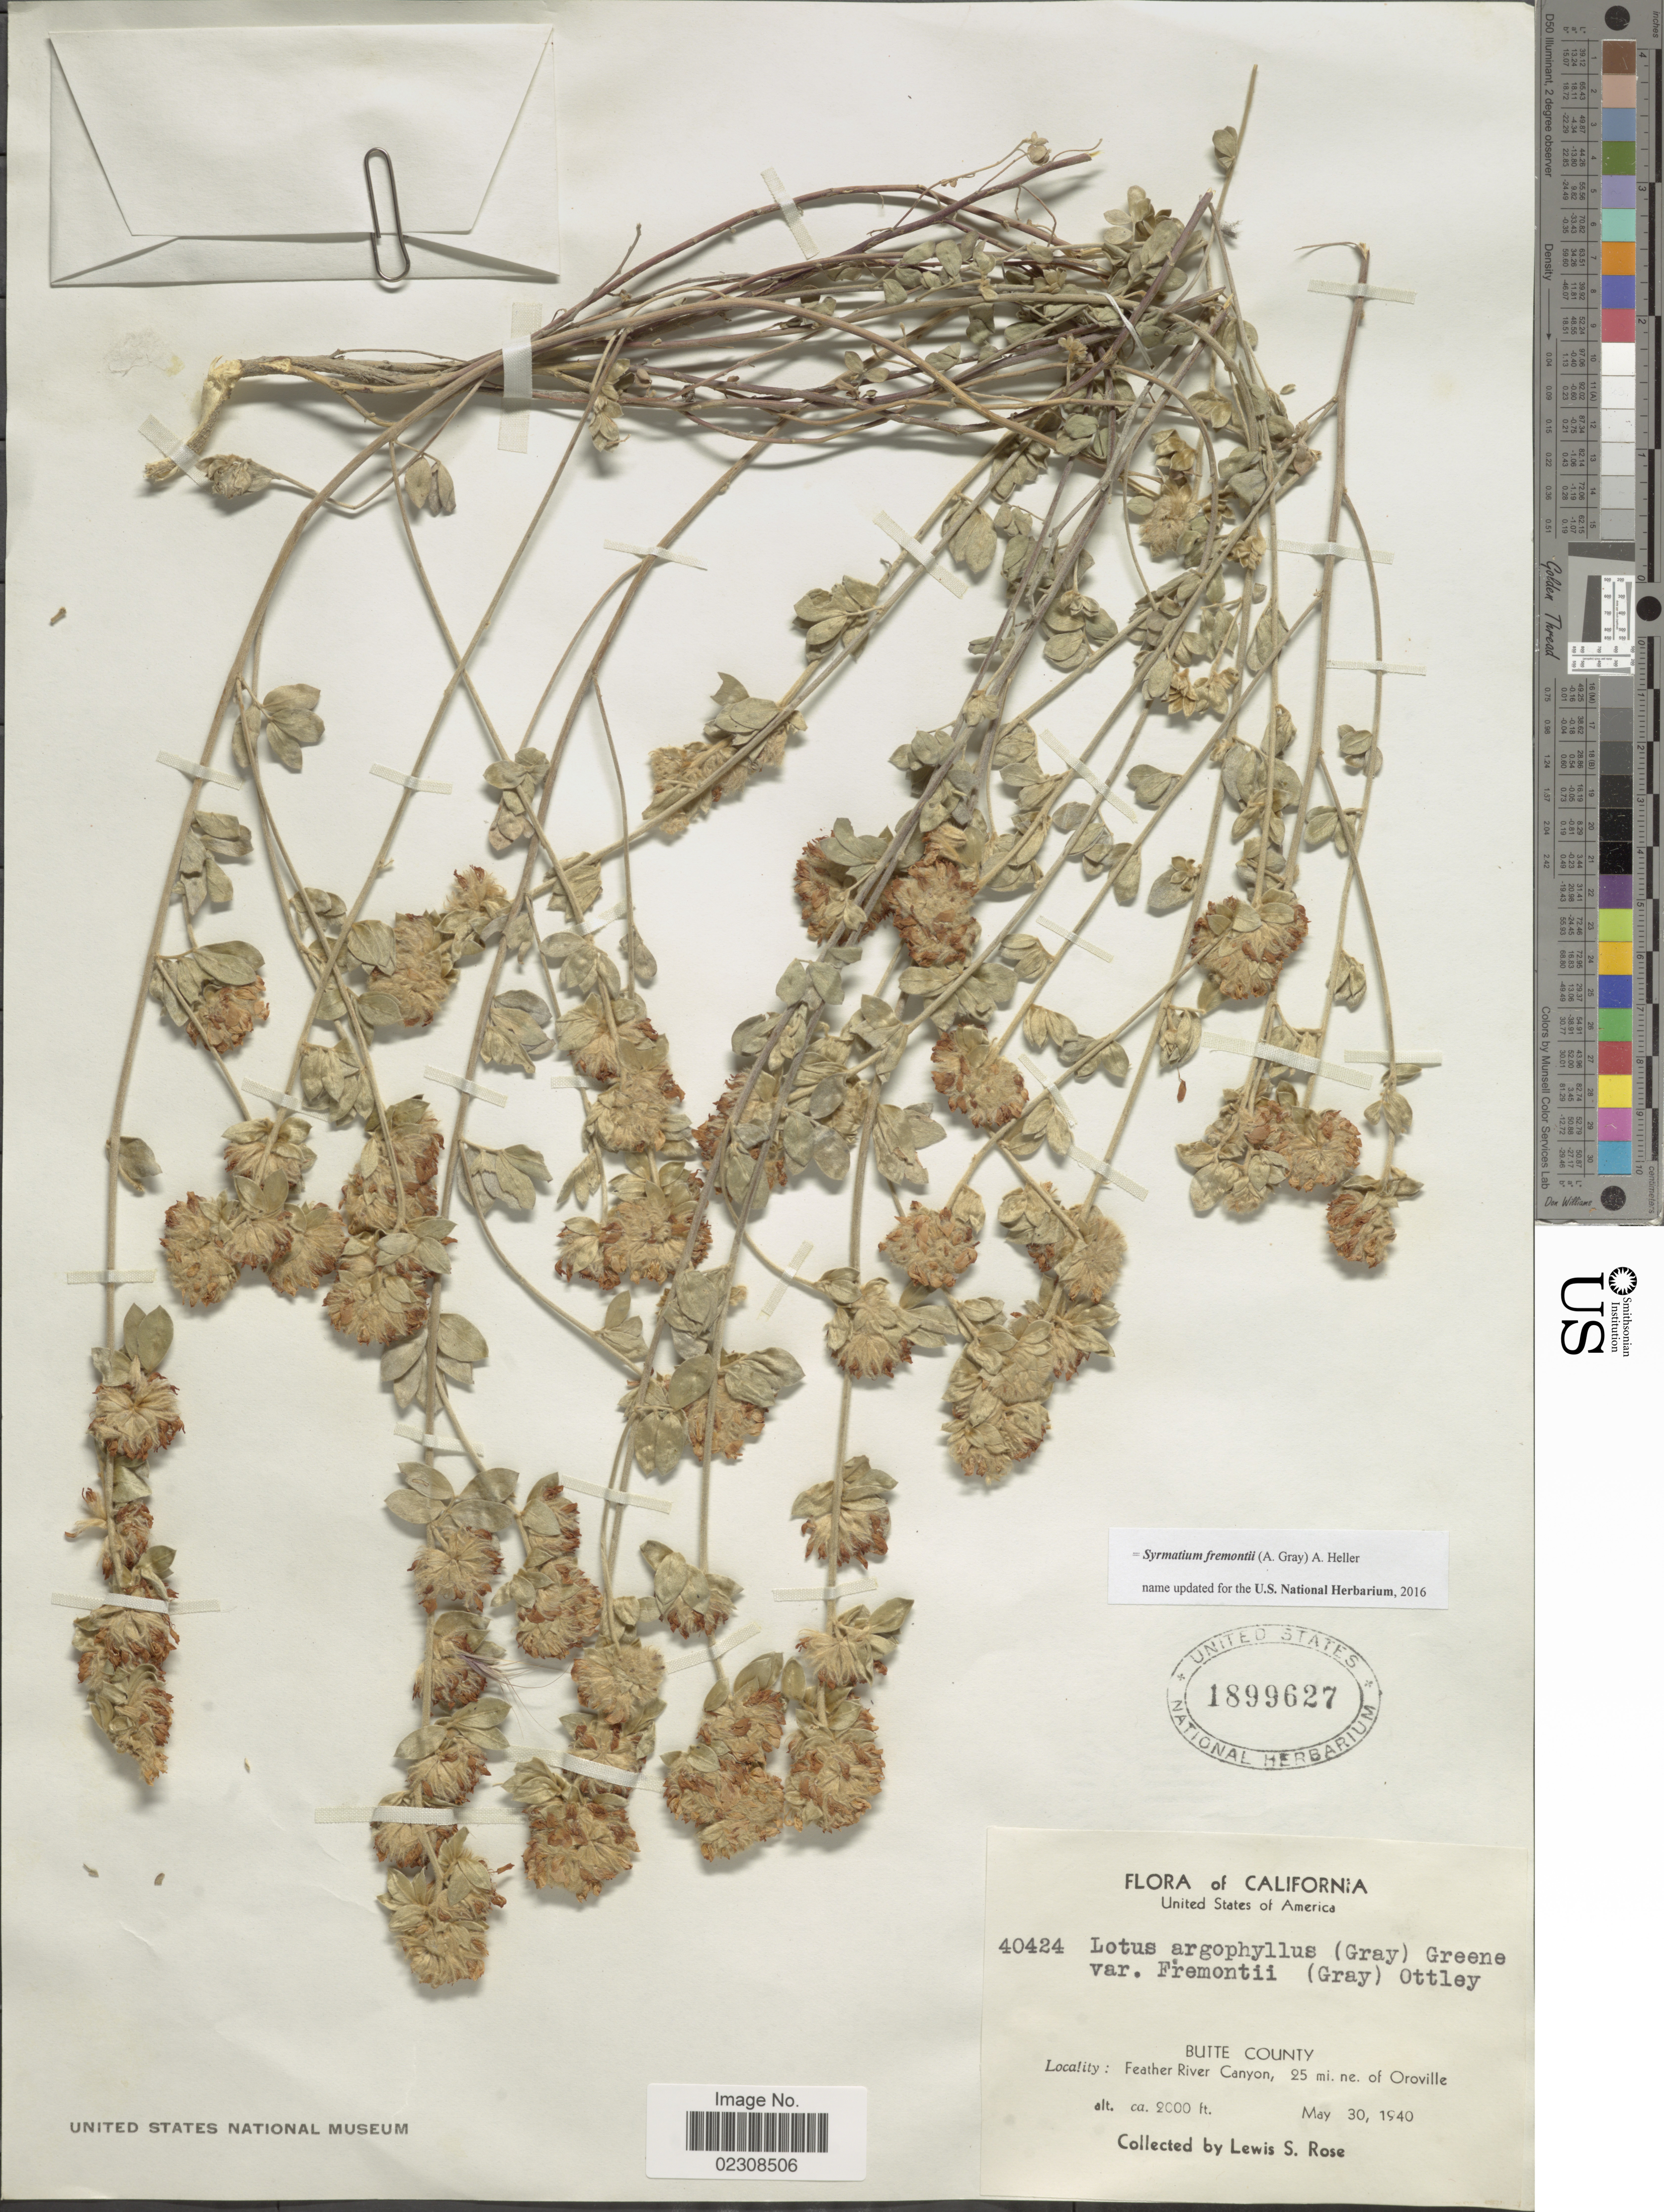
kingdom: Plantae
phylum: Tracheophyta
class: Magnoliopsida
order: Fabales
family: Fabaceae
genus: Syrmatium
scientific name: Syrmatium fremontii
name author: (A. Gray) A. Heller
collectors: L. S. Rose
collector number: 40424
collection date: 1940-05-30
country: United States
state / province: California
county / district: Butte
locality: Butte County, Feather River Canyon, 25 mi ne of Oroville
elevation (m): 610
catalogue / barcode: US 1899627